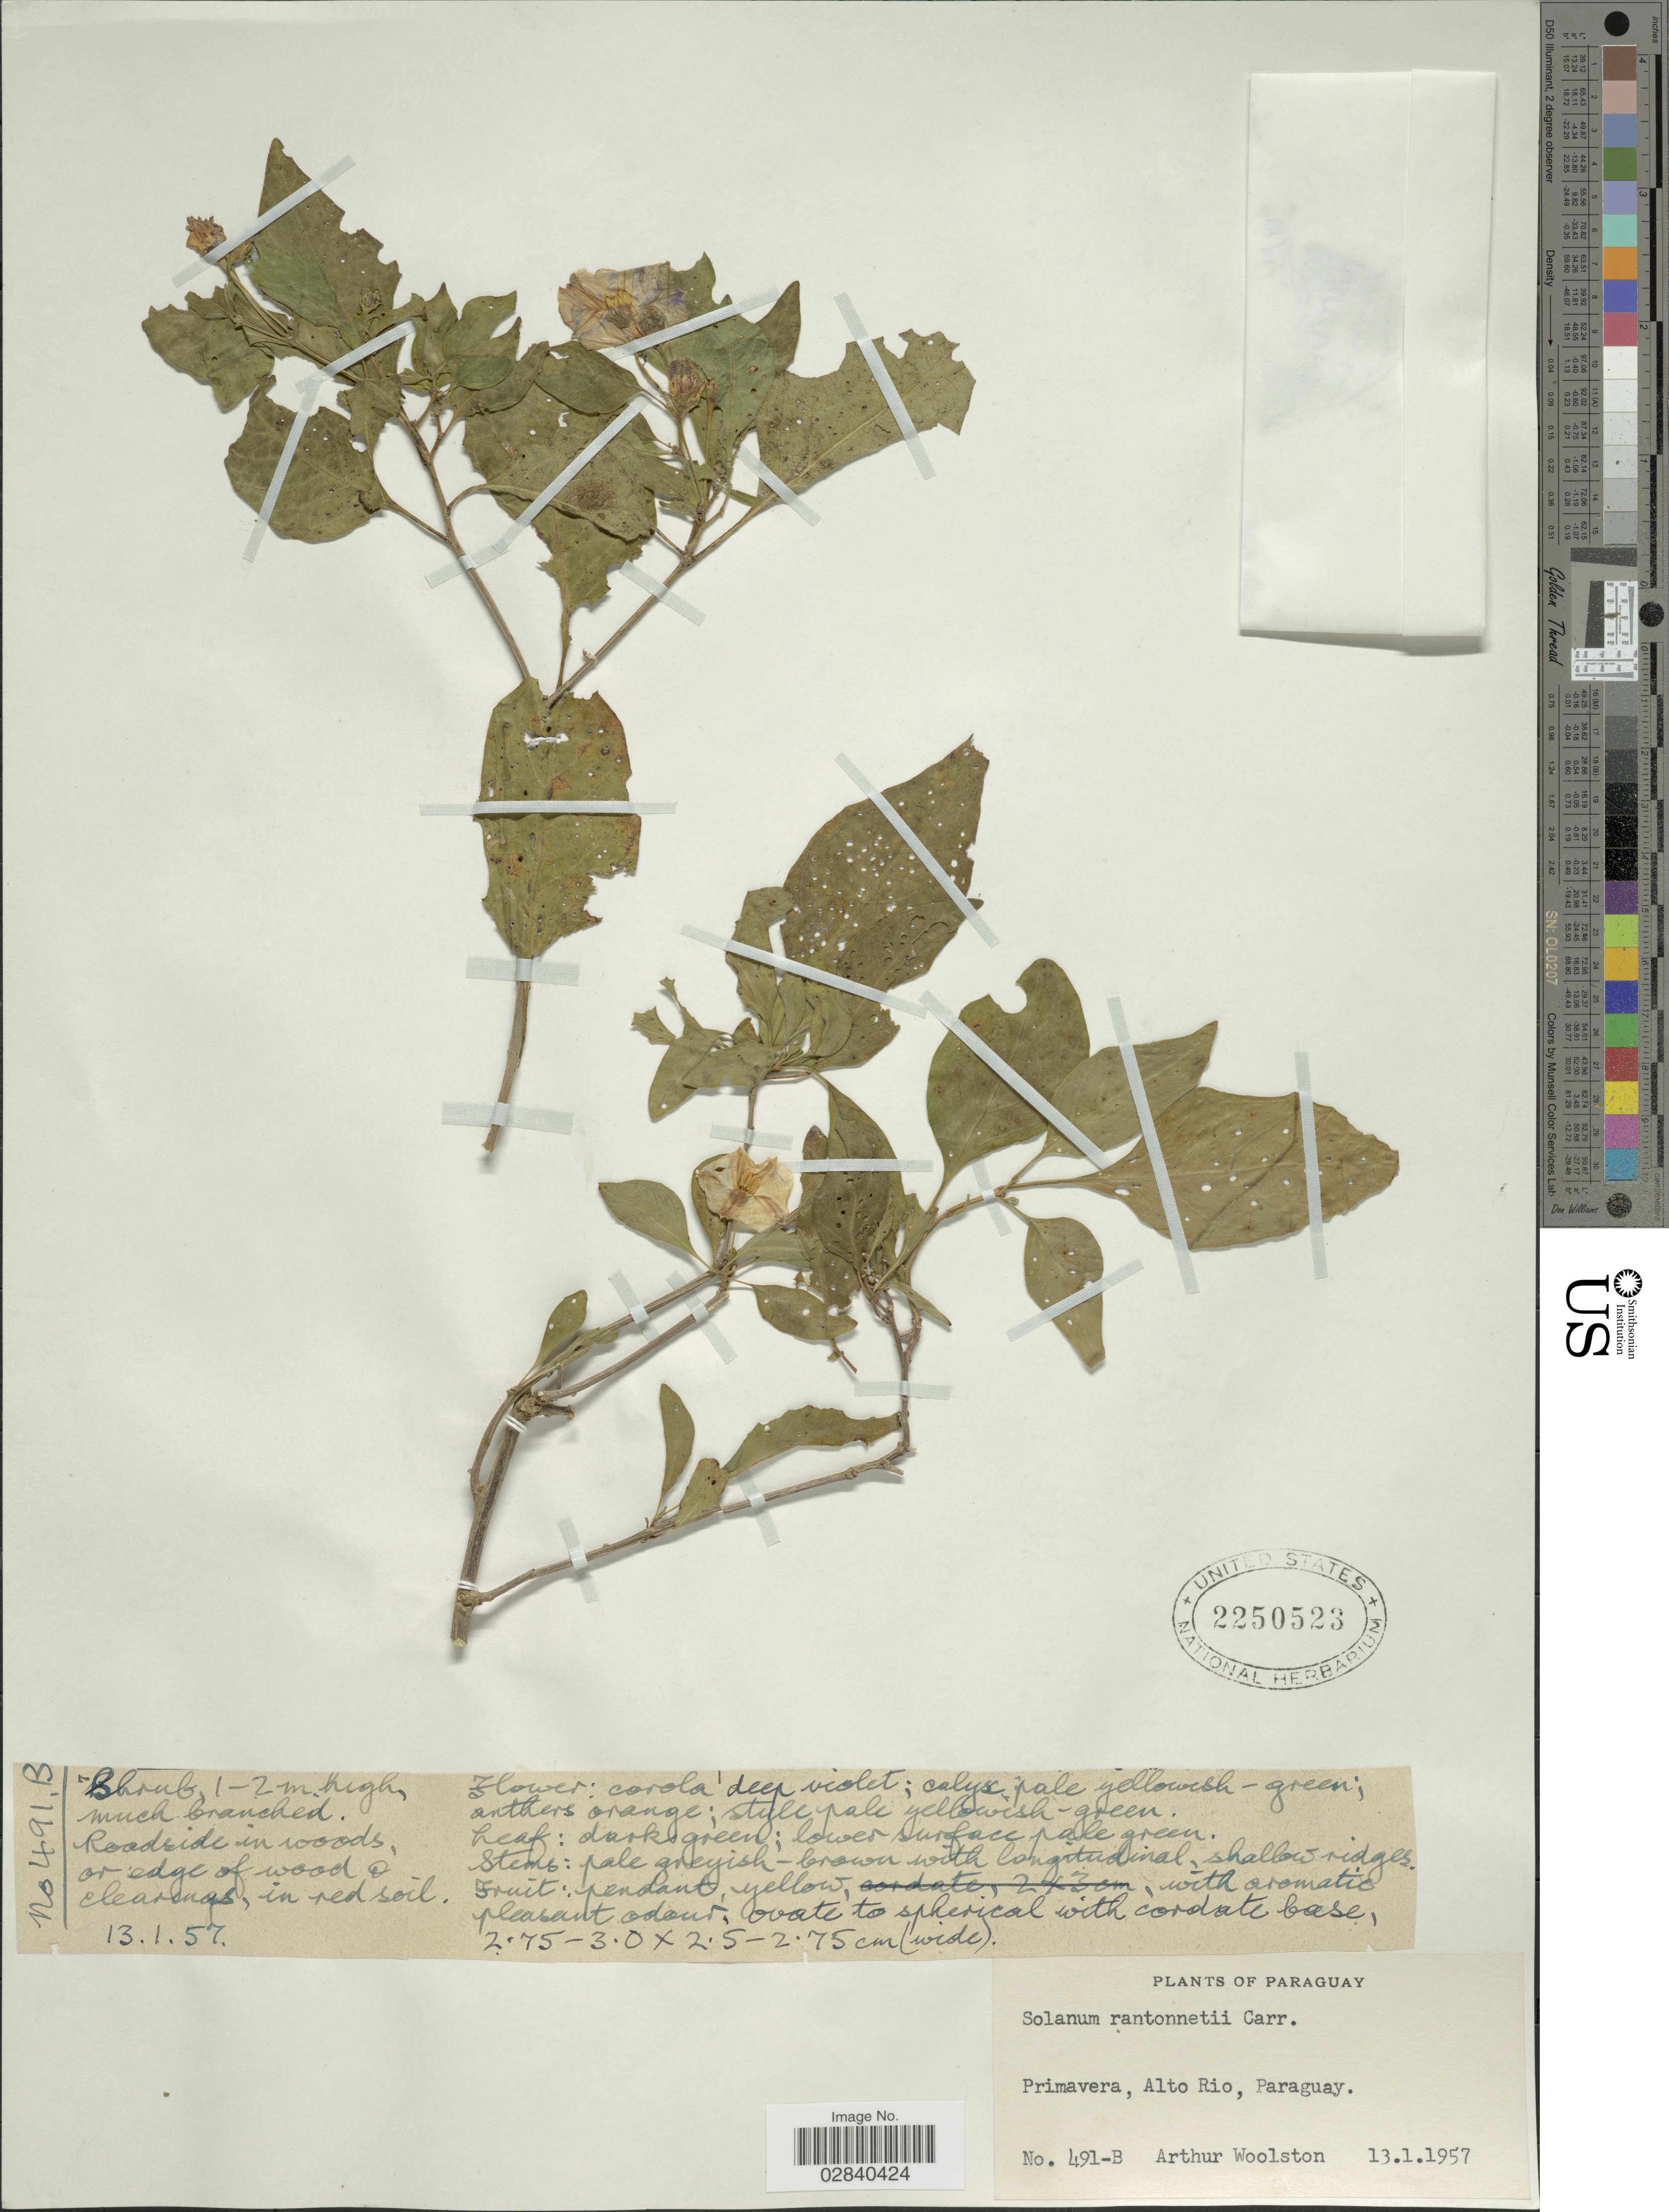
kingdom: Plantae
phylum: Tracheophyta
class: Magnoliopsida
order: Solanales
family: Solanaceae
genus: Lycianthes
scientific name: Lycianthes rantonnetii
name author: (Lesc.) Bitter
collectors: A. L. Woolston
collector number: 491-B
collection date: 1957-01-13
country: Paraguay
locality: Primavera, Alto Rio, Paraguay.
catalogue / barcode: US 2250523